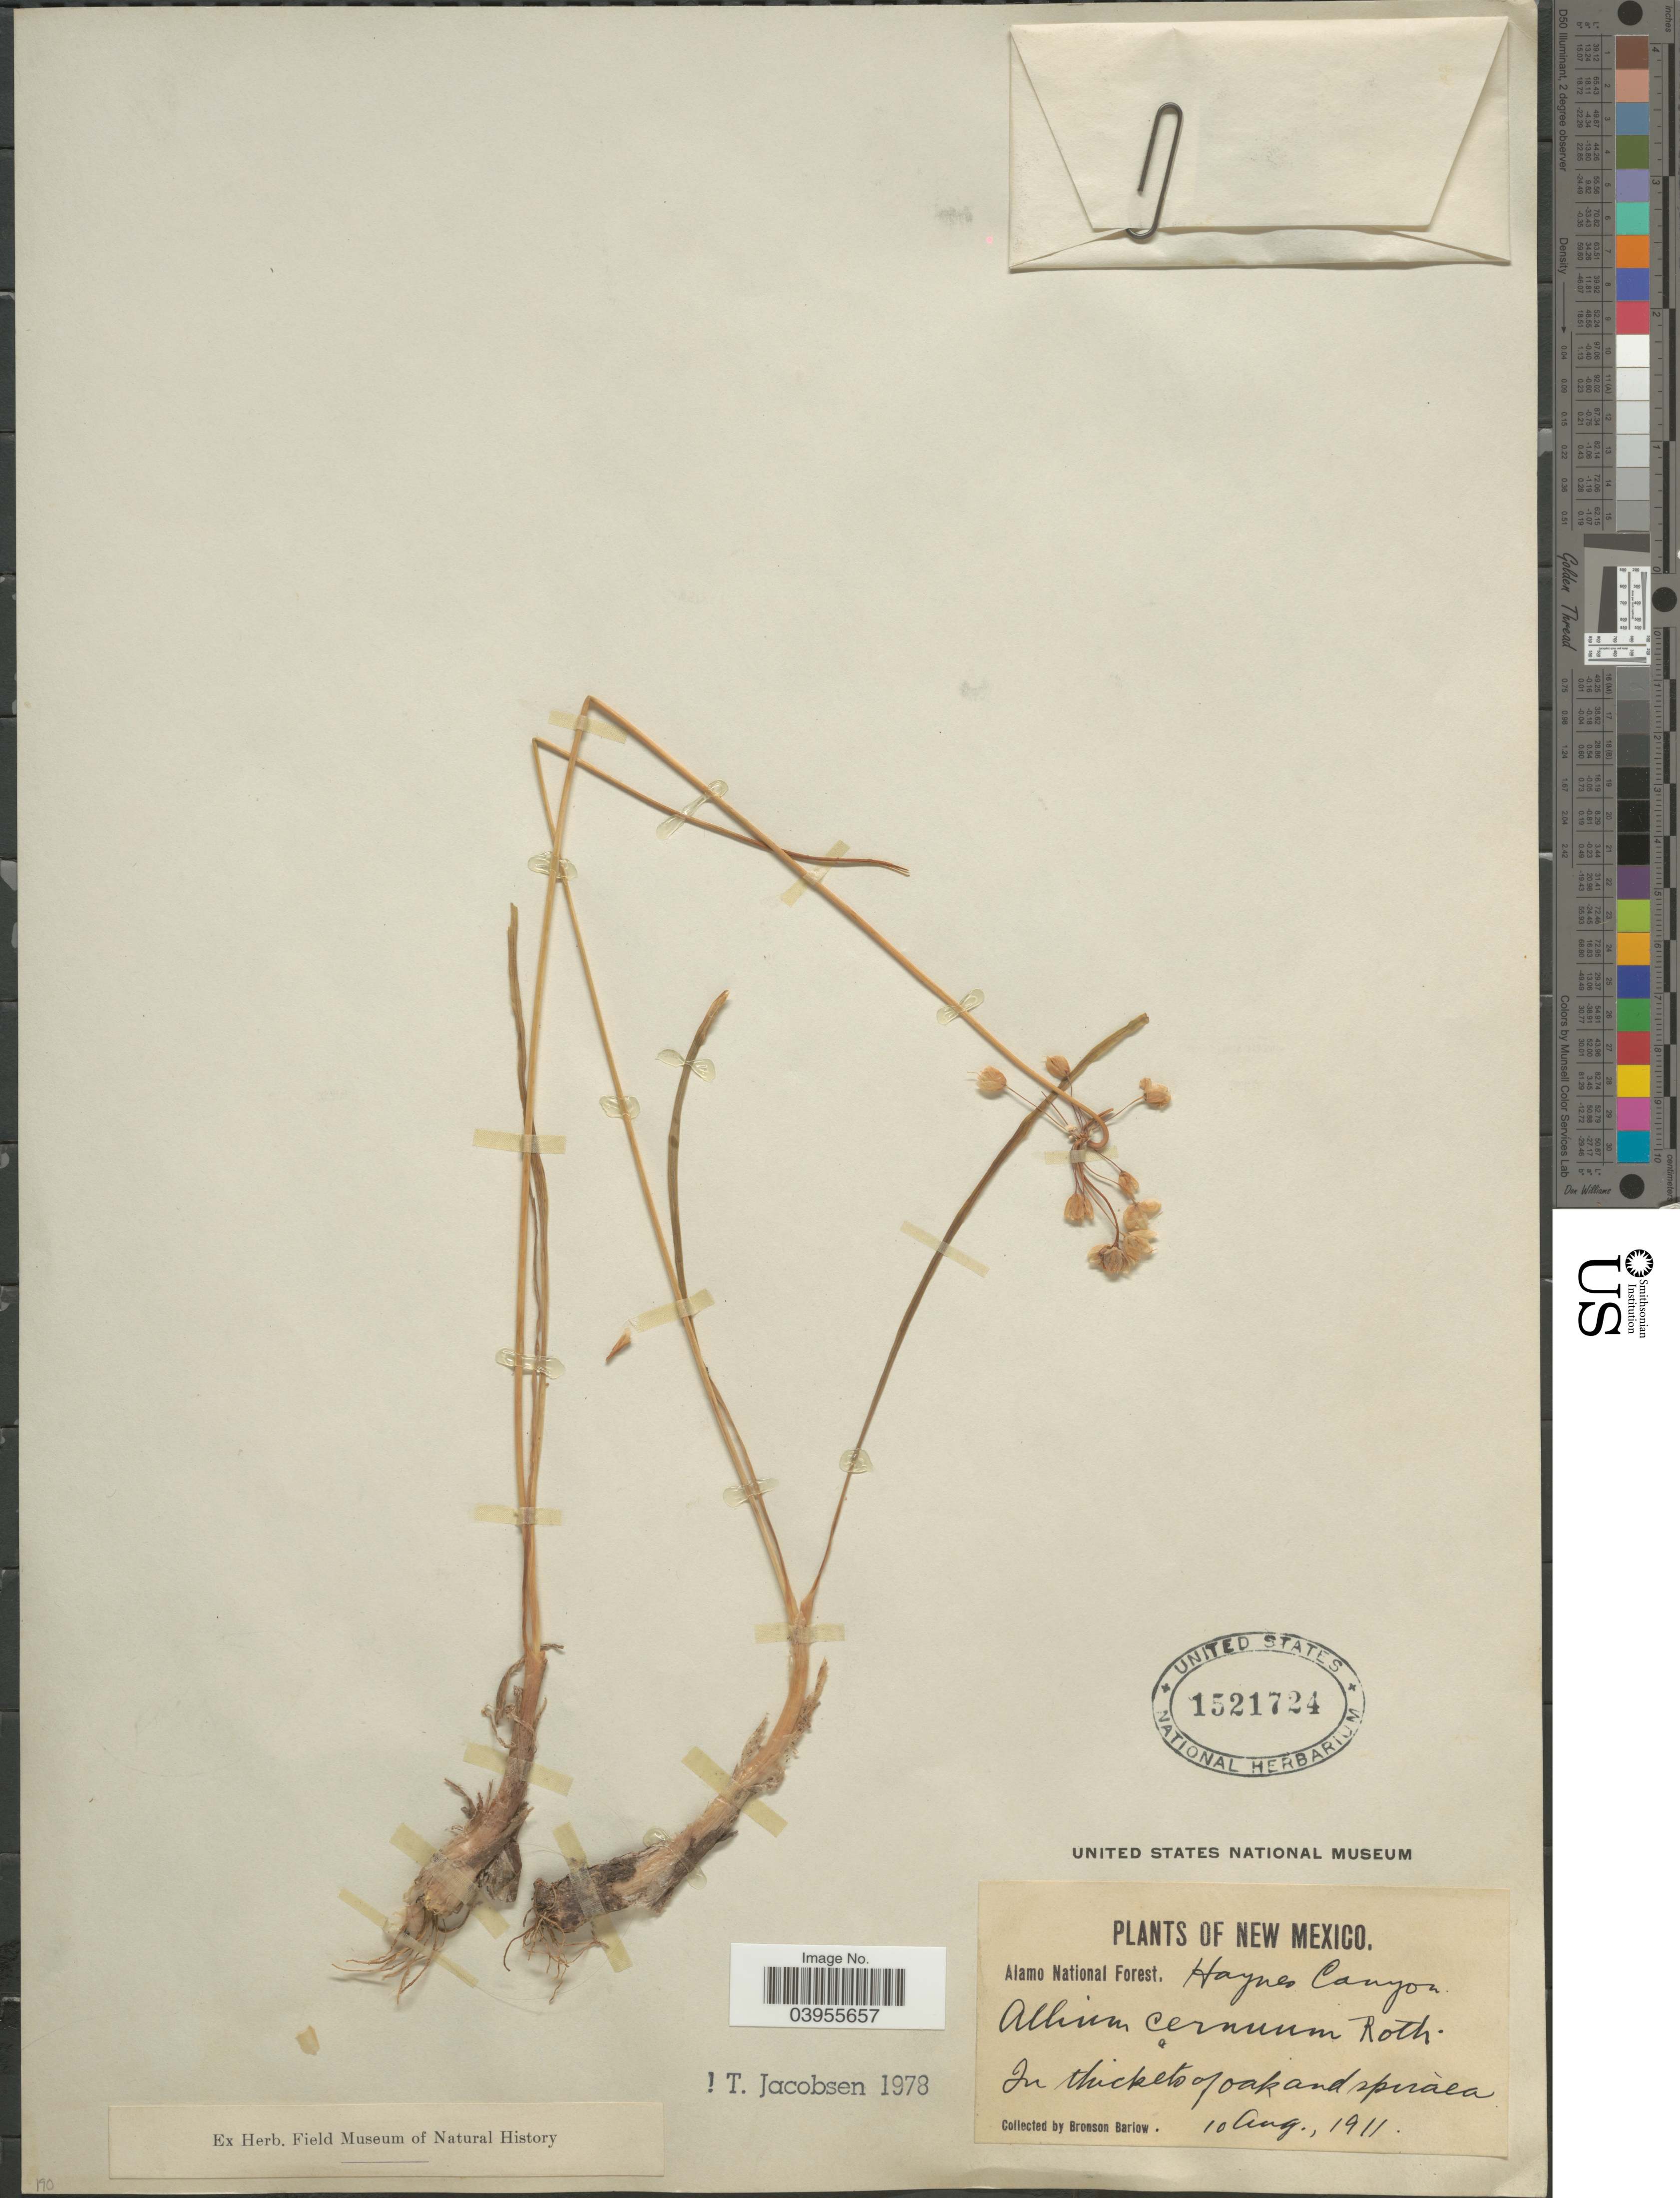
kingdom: Plantae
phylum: Tracheophyta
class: Liliopsida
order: Asparagales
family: Amaryllidaceae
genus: Allium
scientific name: Allium cernuum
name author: Roth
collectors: Barlow, B.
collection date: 1911-08-10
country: United States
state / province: New Mexico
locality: Alamo National Forest. Haynes Canyon.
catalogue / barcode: US 1521724